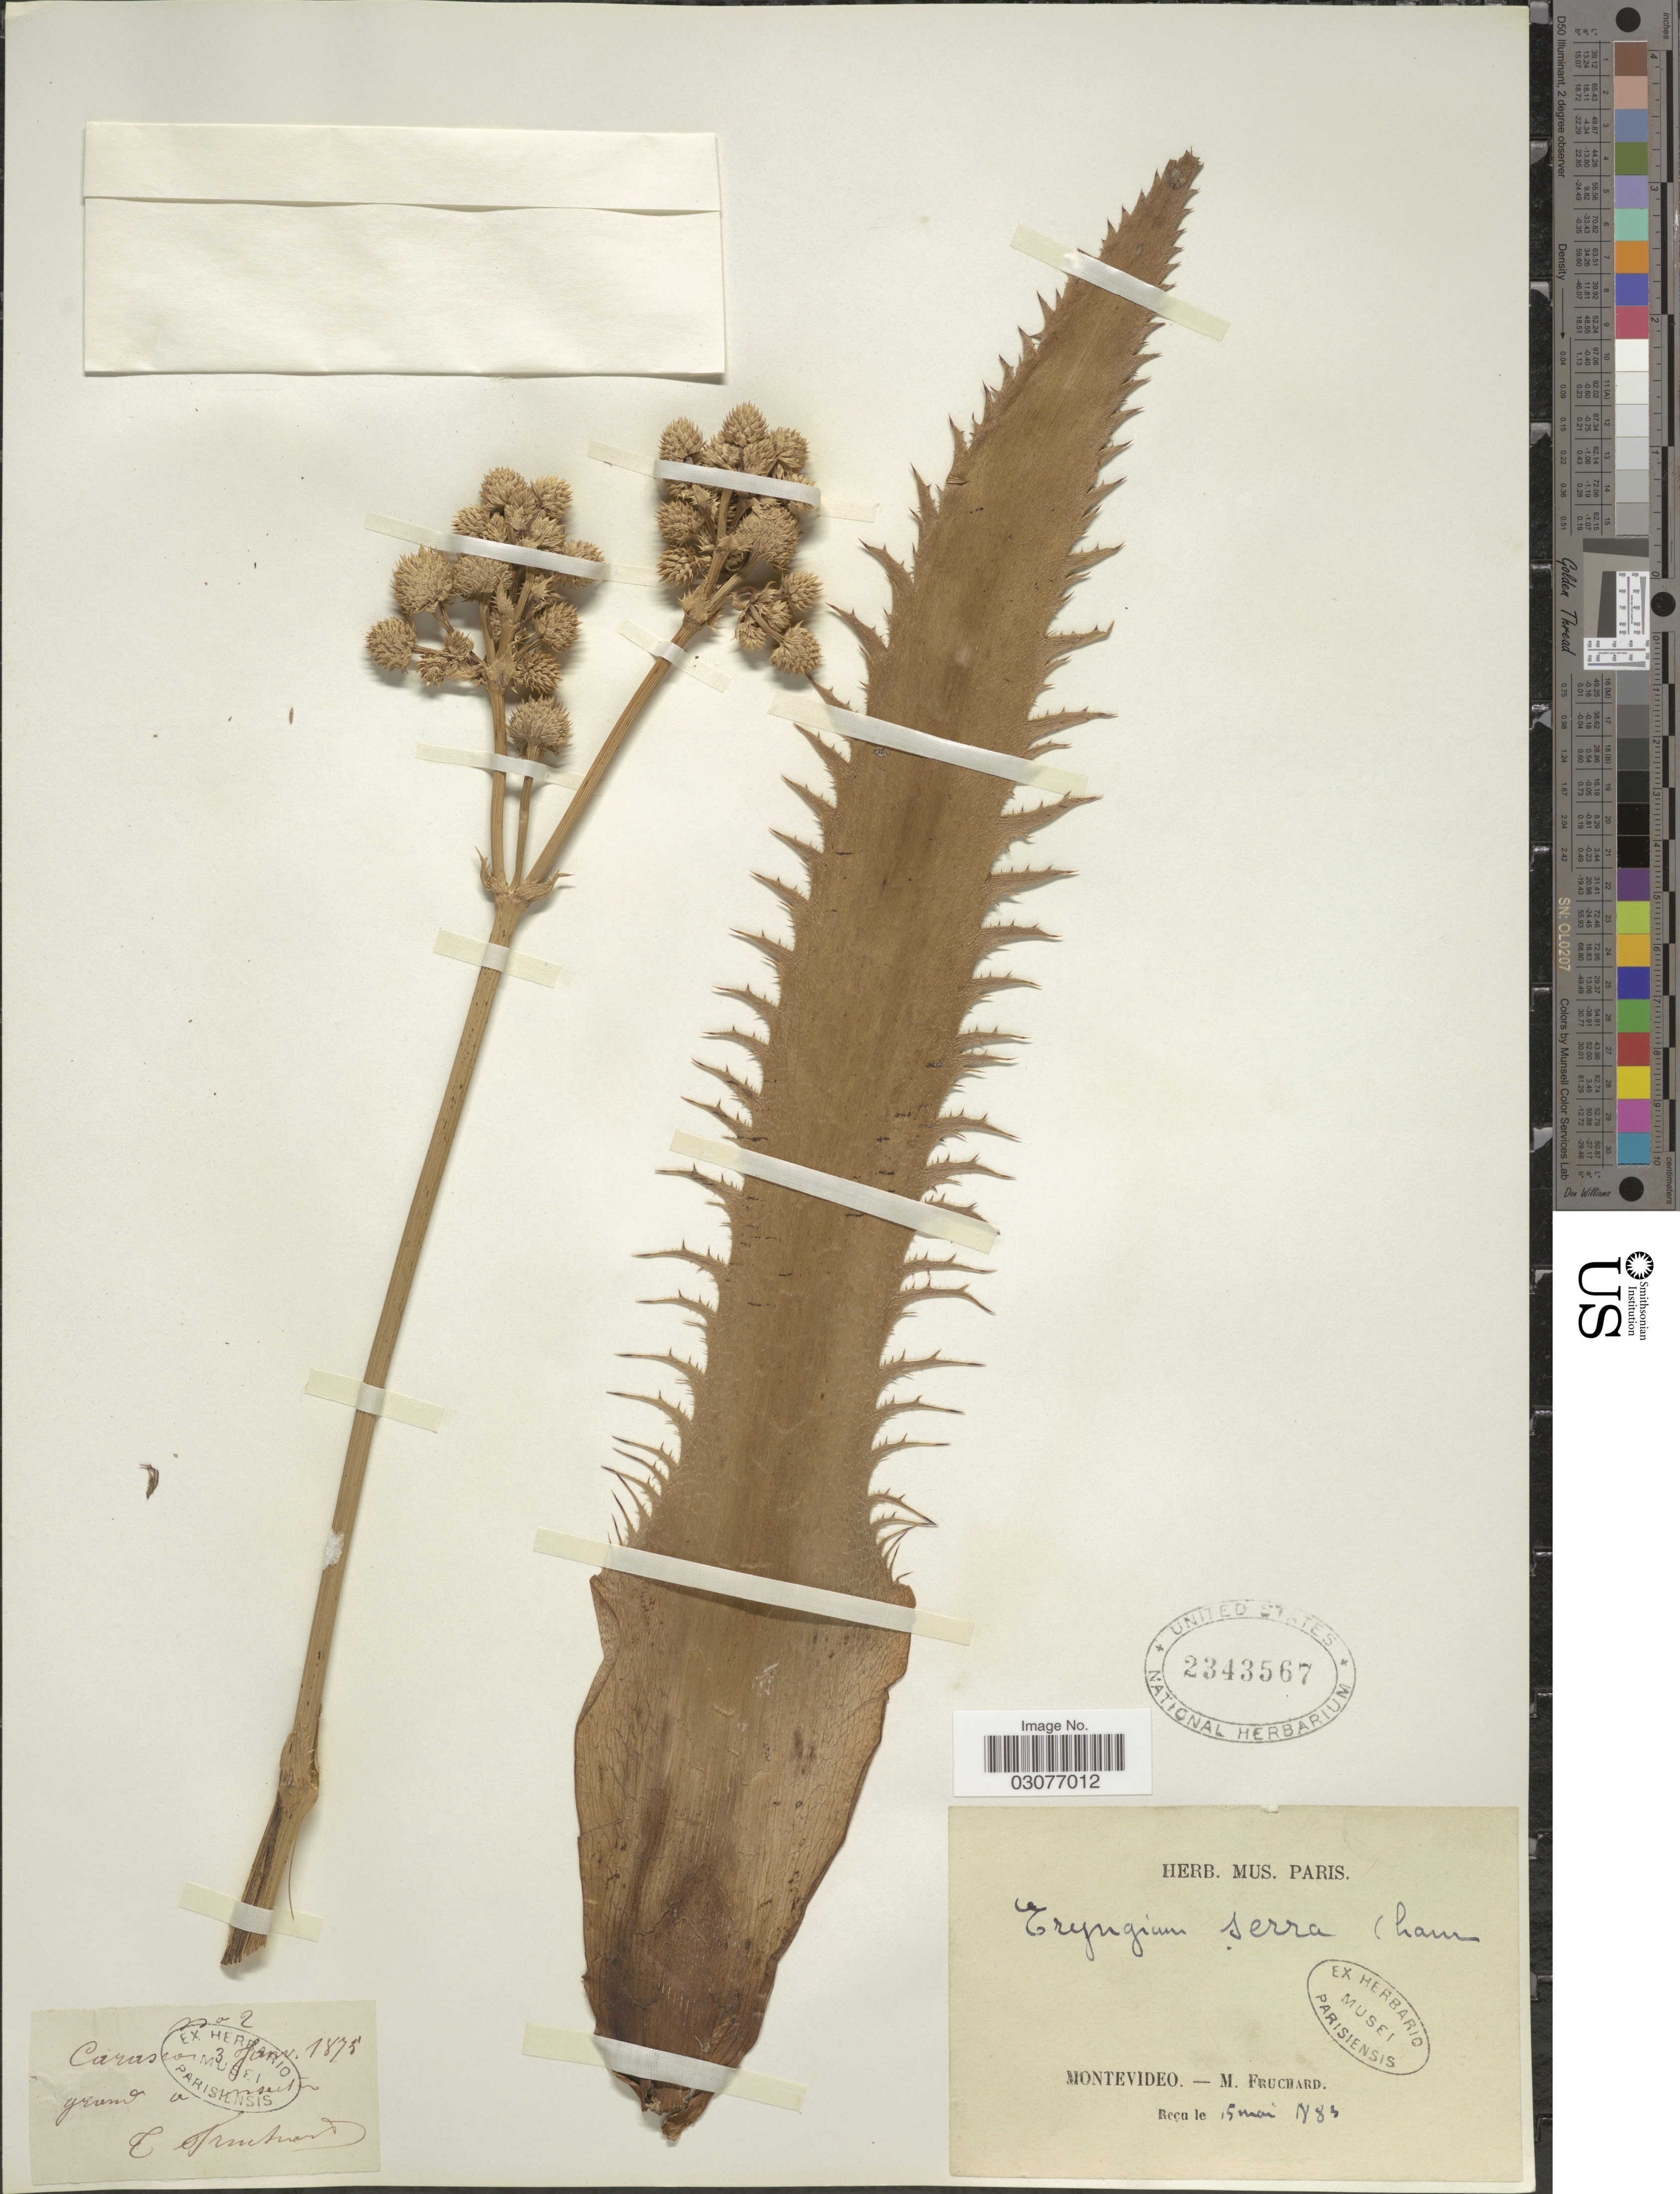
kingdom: Plantae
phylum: Tracheophyta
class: Magnoliopsida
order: Apiales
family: Apiaceae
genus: Eryngium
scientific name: Eryngium serra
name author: Cham. & Schltdl.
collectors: M. Fruchard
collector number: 2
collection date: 1875-01-03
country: Uruguay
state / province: Montevideo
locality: Carasco.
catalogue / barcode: US 2343567